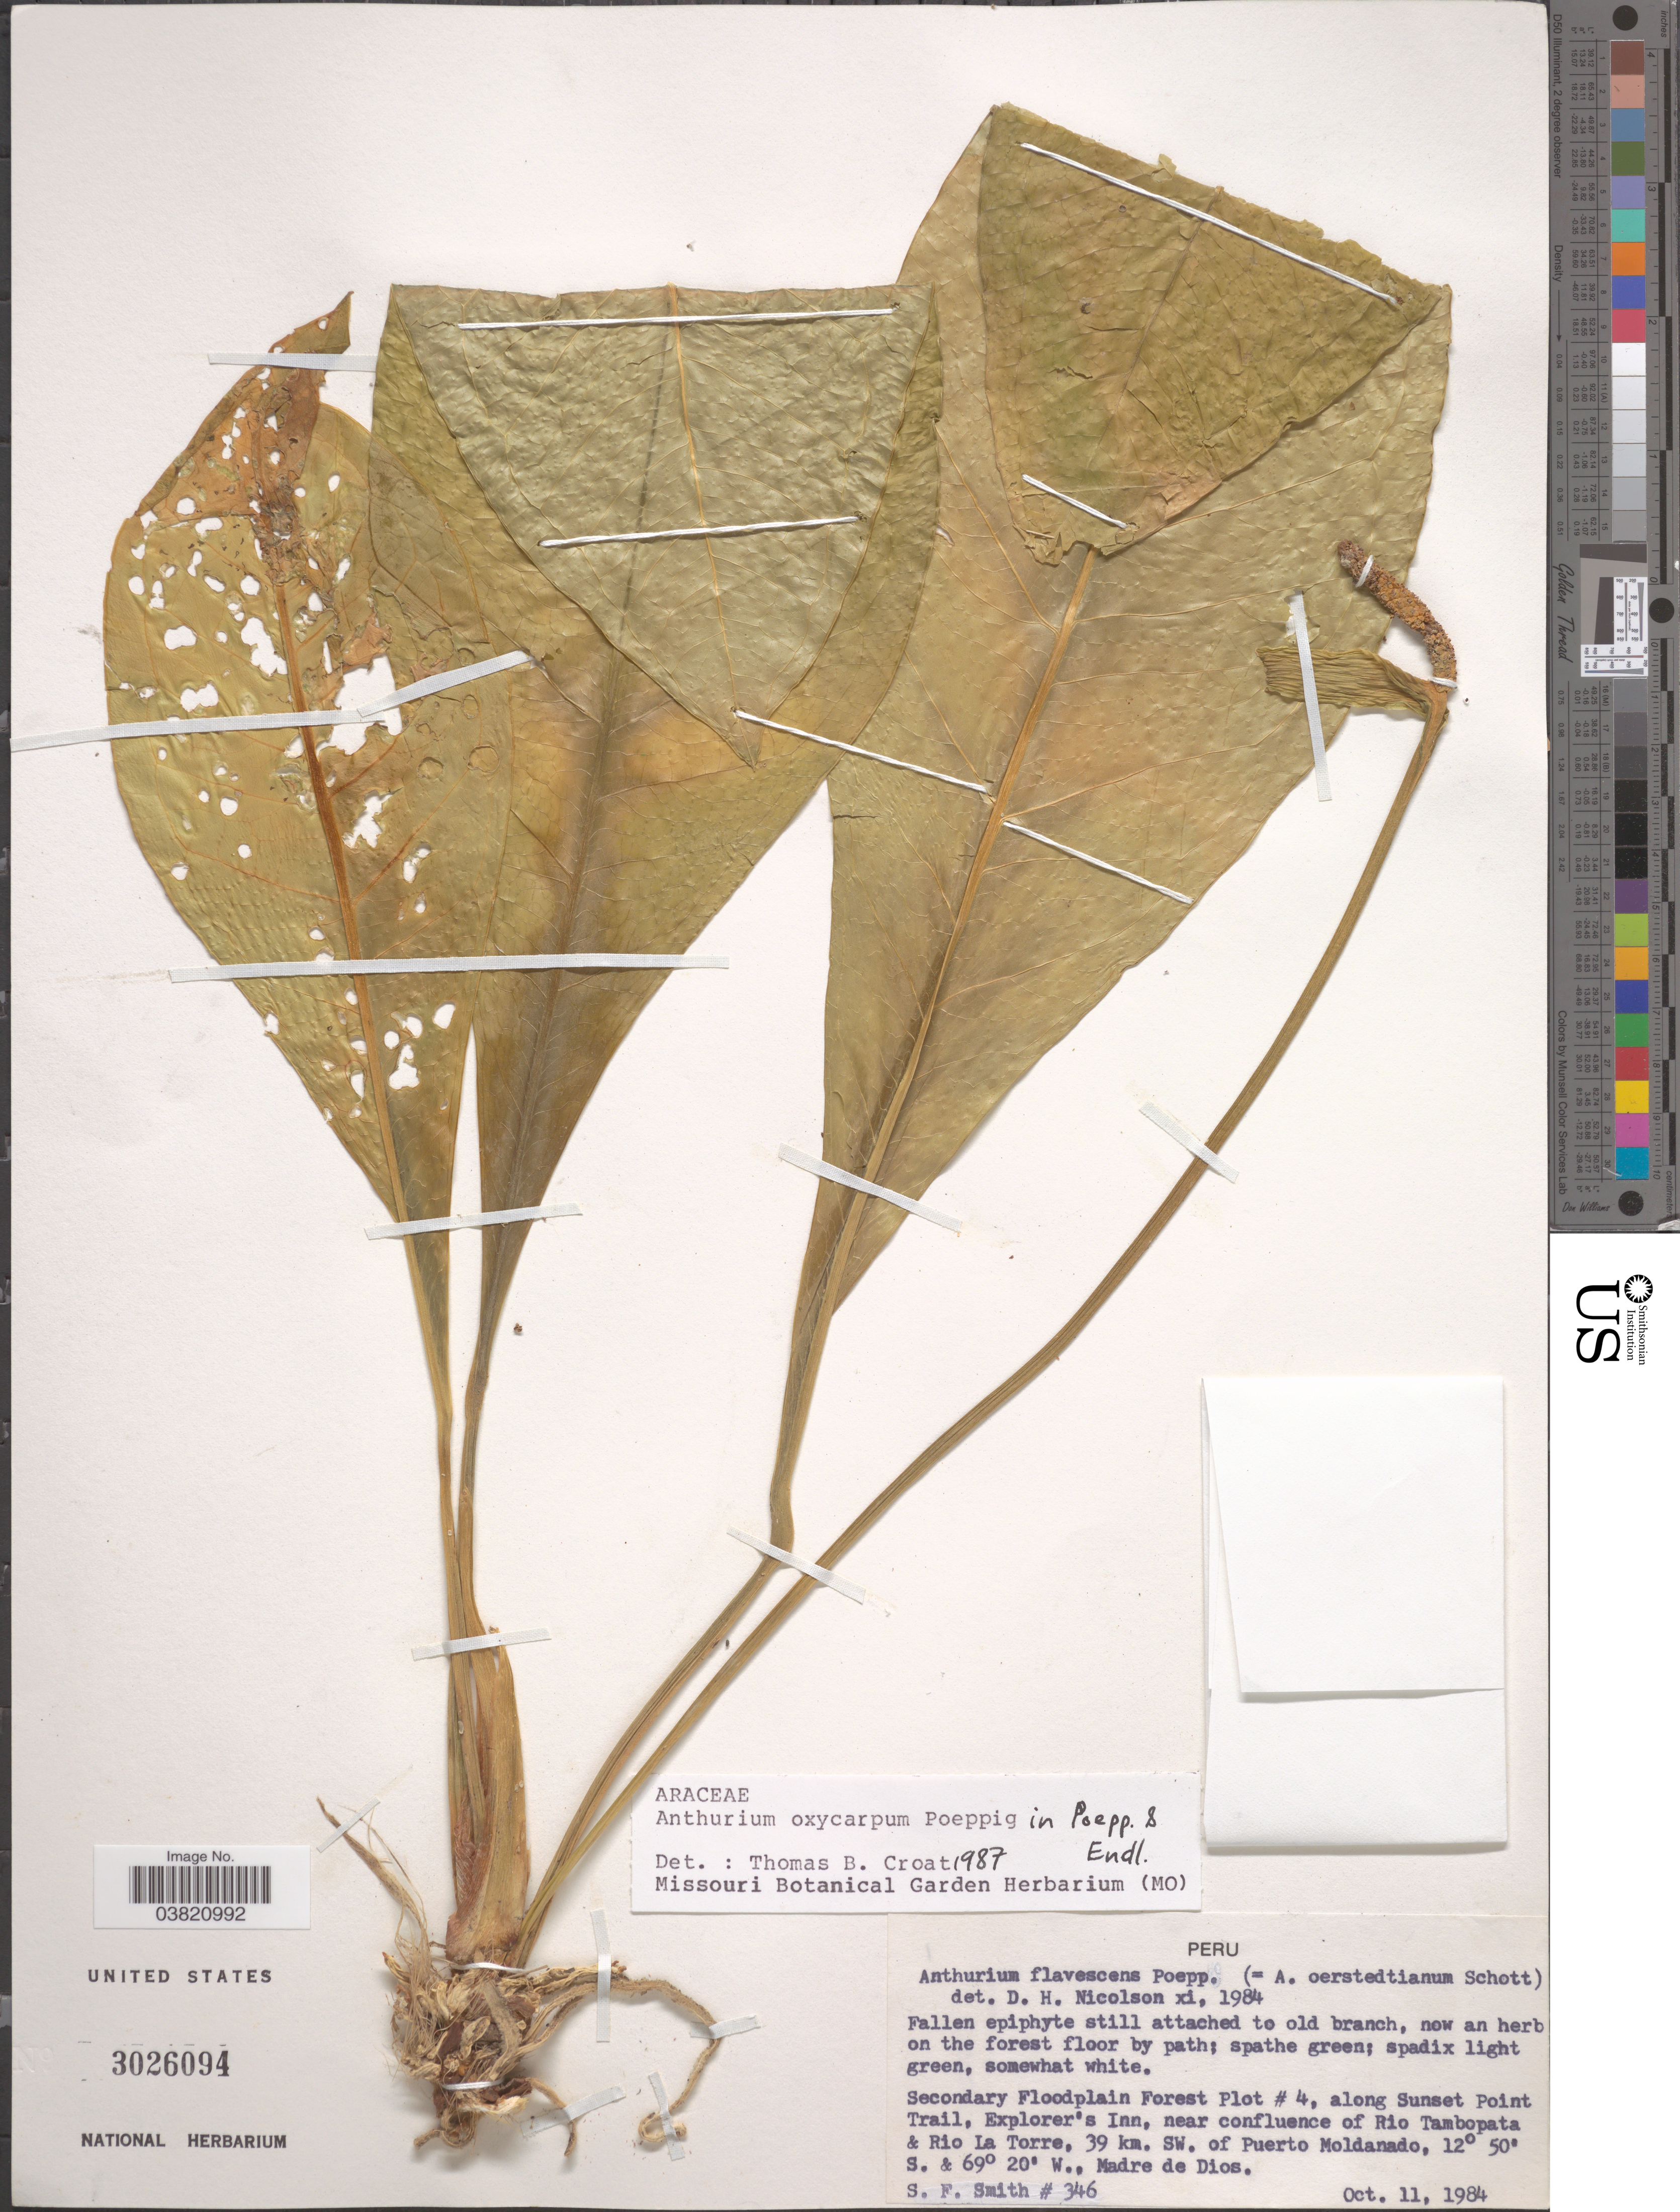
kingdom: Plantae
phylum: Tracheophyta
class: Liliopsida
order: Alismatales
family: Araceae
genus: Anthurium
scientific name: Anthurium oxycarpum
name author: Poepp.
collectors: S.F. Smith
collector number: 346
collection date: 1984-10-11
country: Peru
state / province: Madre de Dios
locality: Secondary Floodplain Forest Plot # 4, along Sunset Point Trail, Explorer's Inn, near confluence of Rio Tambopata & Rio La Torre, 39 km. SW. of Puerto Moldanado.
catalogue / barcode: US 3026094